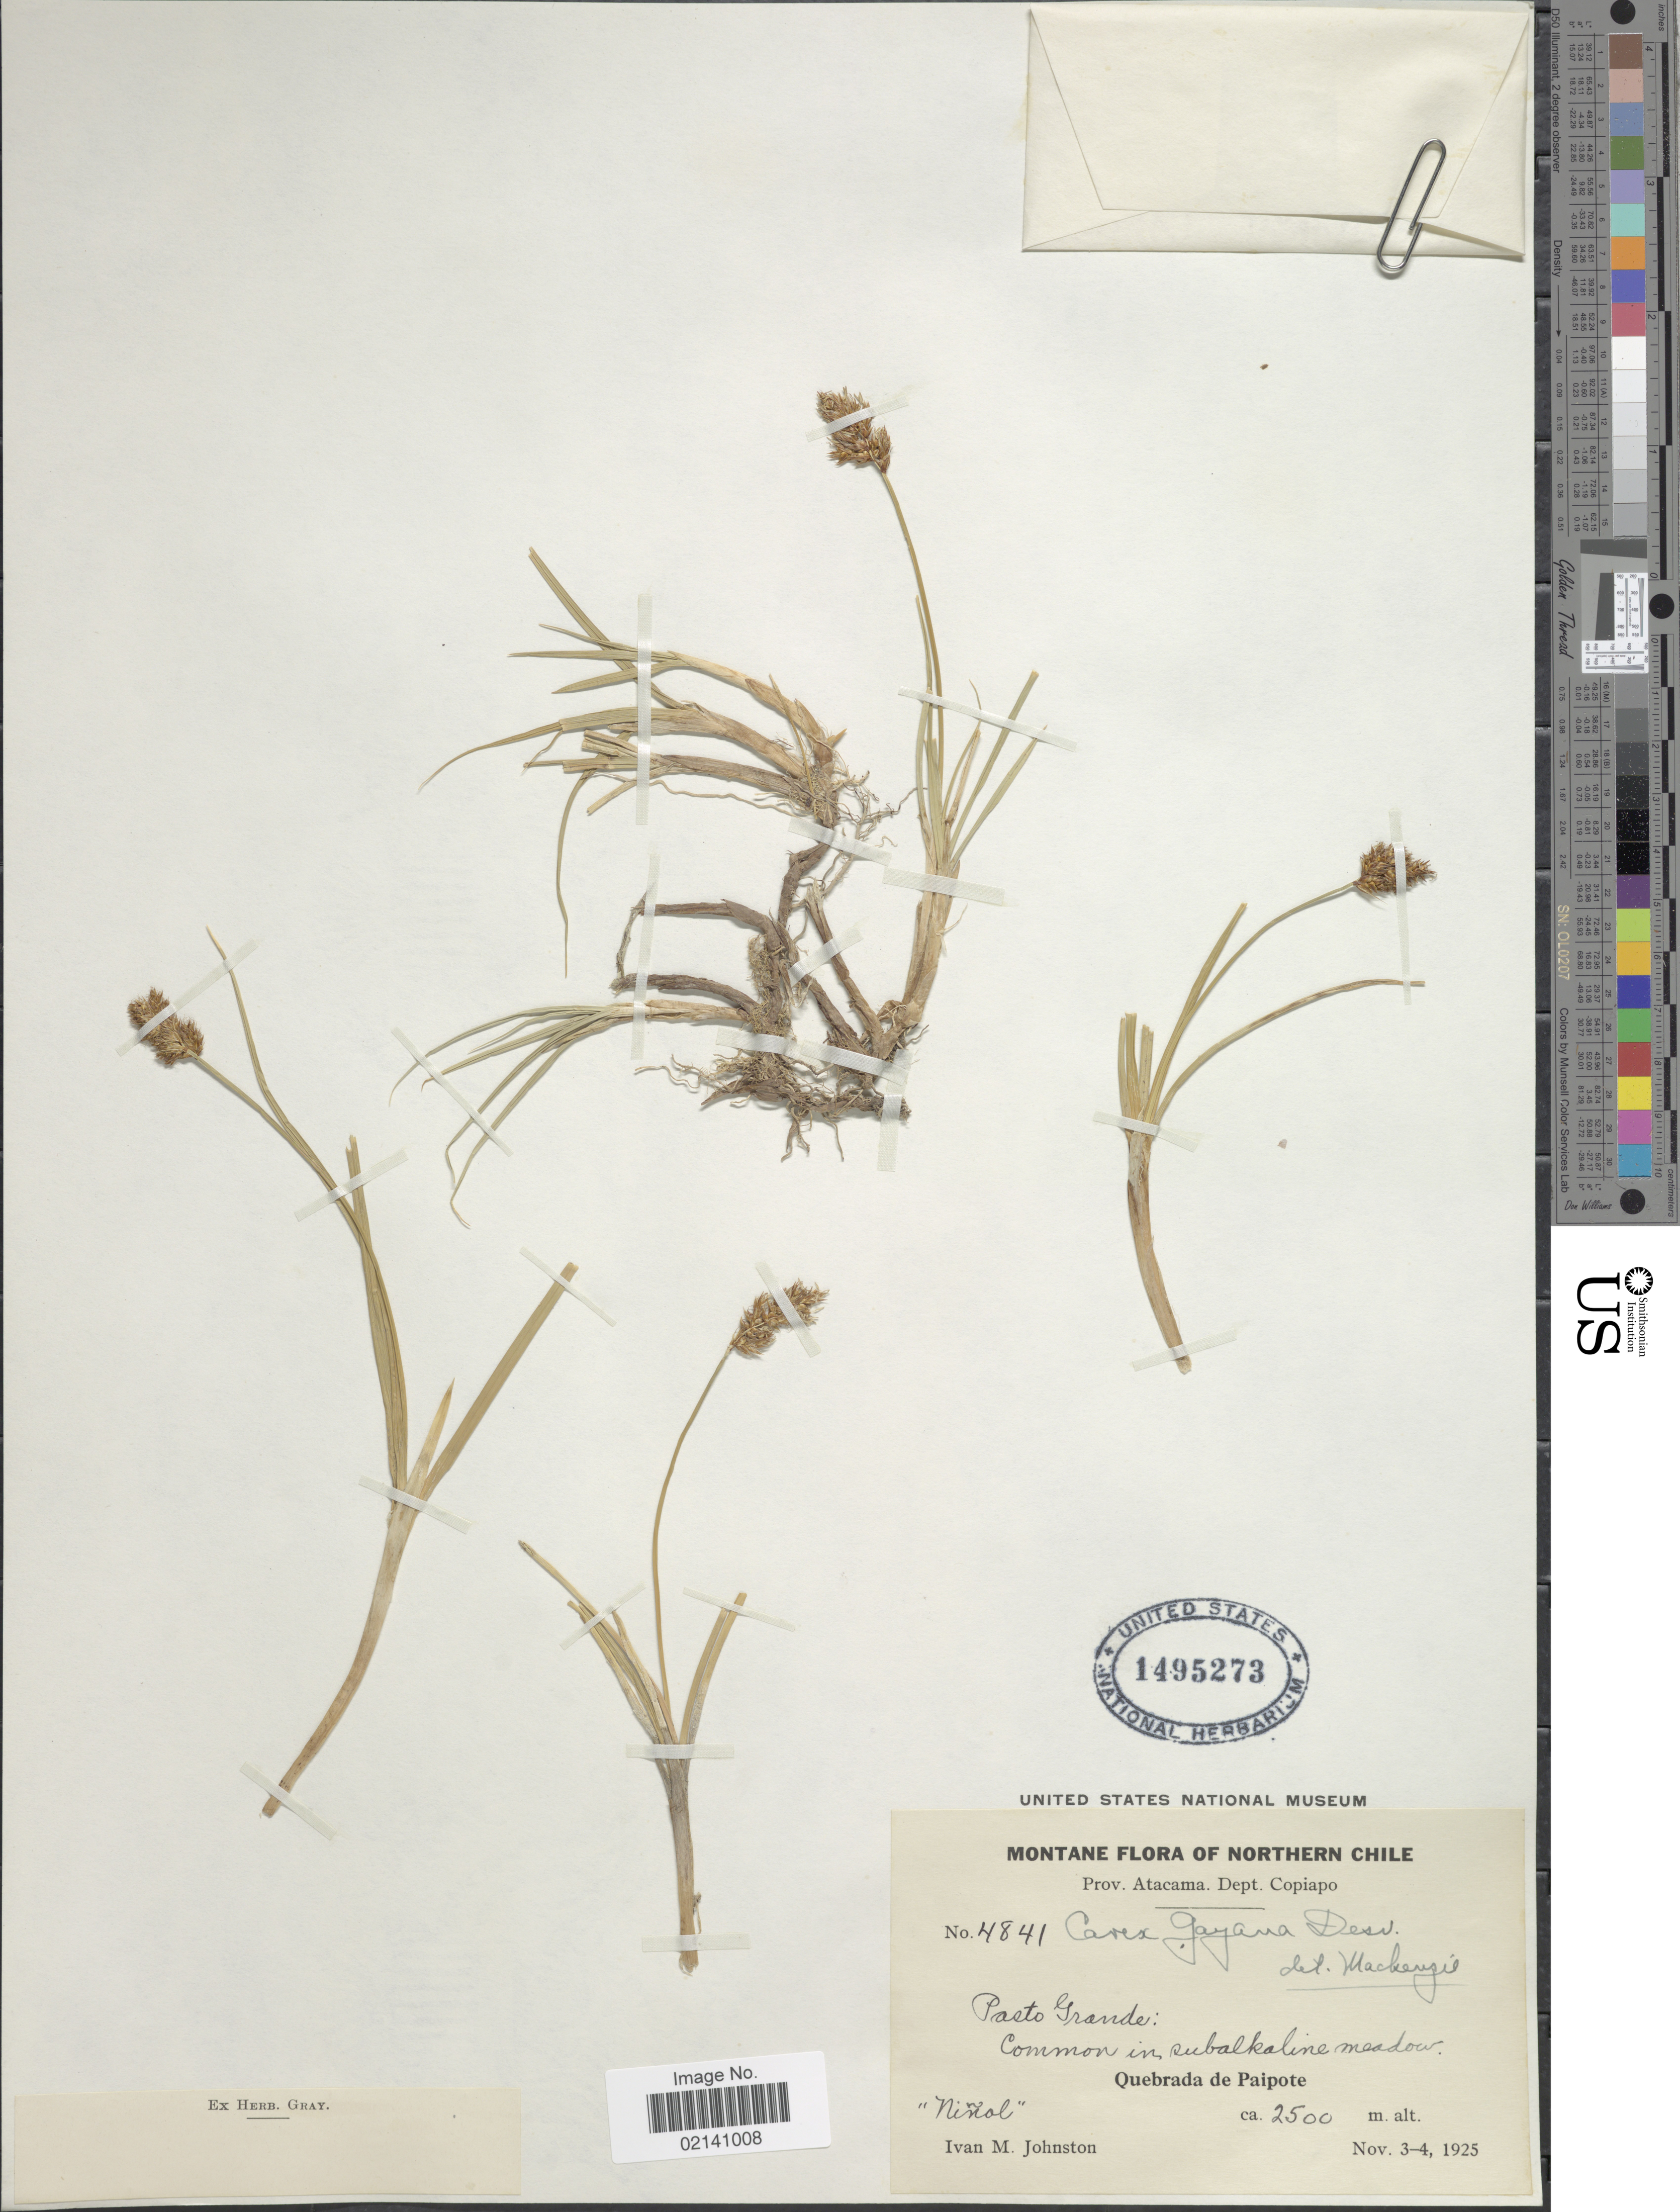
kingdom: Plantae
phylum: Tracheophyta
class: Liliopsida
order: Poales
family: Cyperaceae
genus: Carex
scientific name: Carex gayana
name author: Desv.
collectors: I.M. Johnston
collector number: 4841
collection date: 1925-11-03/1925-11-04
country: Chile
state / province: Atacama (III)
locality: Montane Flora of Northern Chile, Prov. Atacama, Dept. Copiapo, Pasto Grande: Common in subalkaline meadow, Quebrada de Paipote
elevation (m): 2500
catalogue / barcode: US 1495273